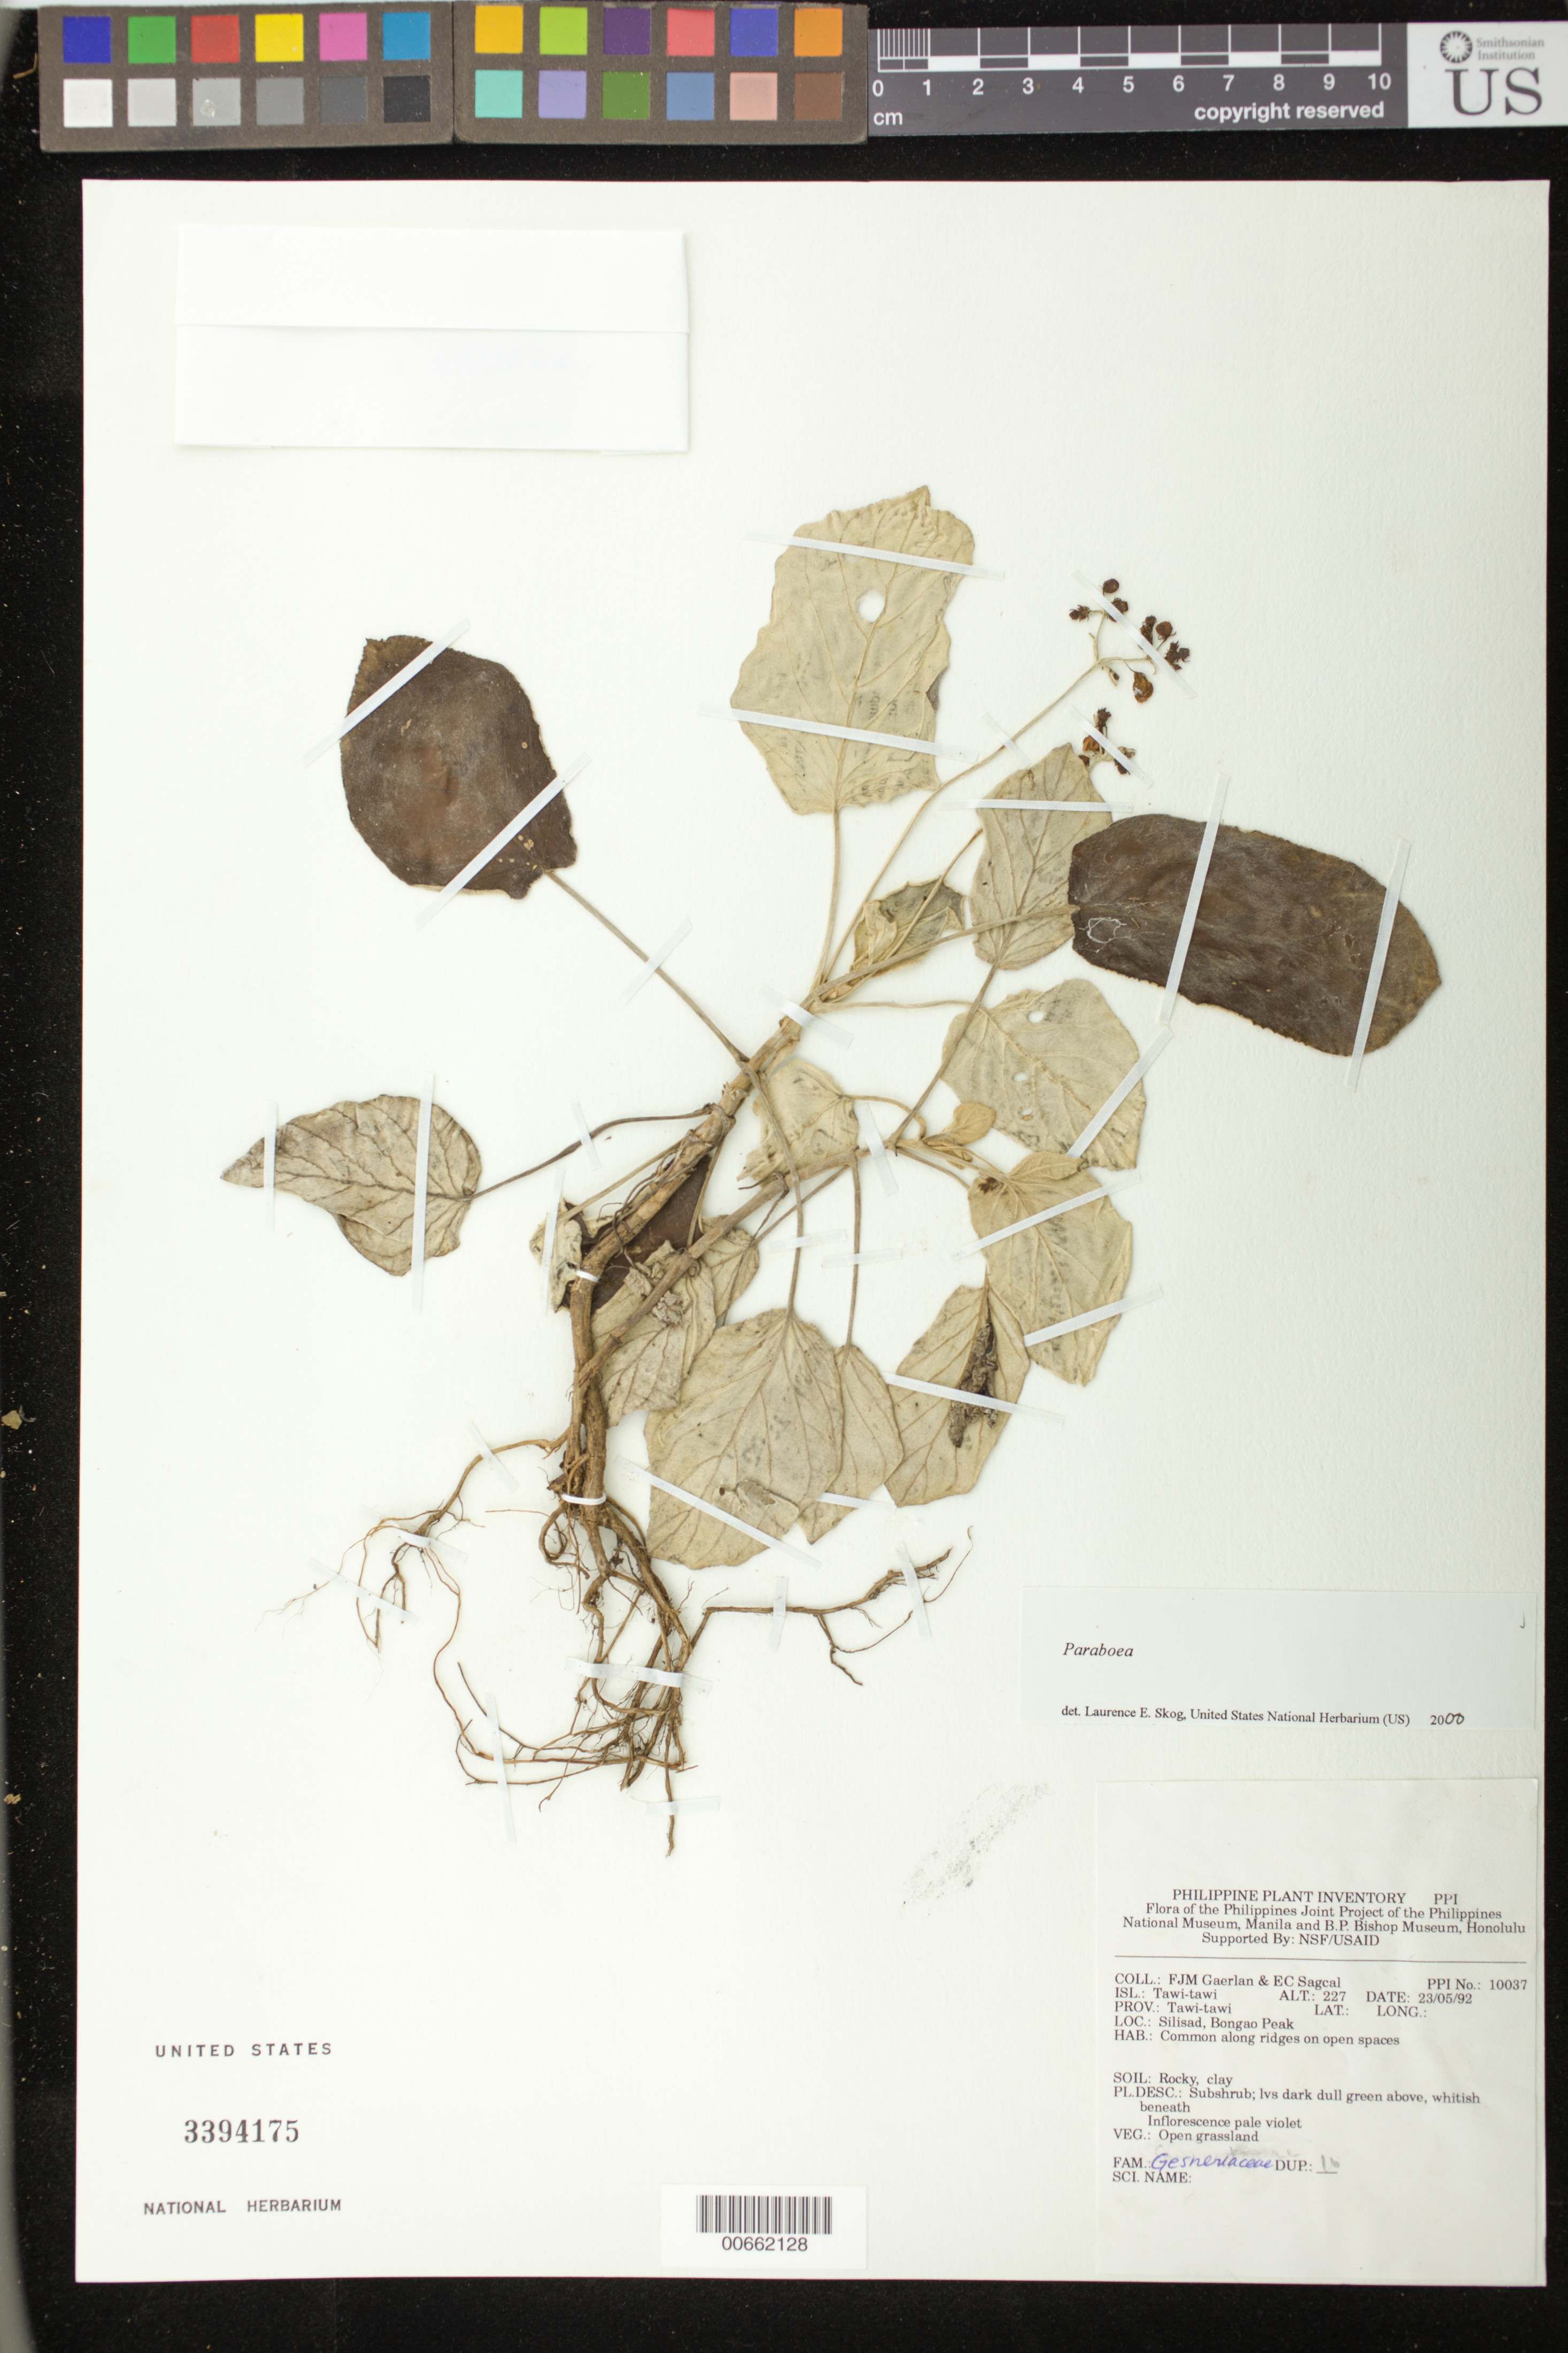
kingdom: Plantae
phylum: Tracheophyta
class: Magnoliopsida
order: Lamiales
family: Gesneriaceae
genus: Paraboea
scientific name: Paraboea sp.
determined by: Skog, Laurence E.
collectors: F. Gaerlan & E. Sagcal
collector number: PPI No. 10037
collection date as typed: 23 May 1992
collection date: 1992-05-23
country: Philippines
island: Tawi-tawi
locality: Prov. Tawi-tawi; Silisad, Bongao Peak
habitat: Open grassland; soil rocky, clay; common along ridges on open spaces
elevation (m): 227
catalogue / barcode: US 3394175